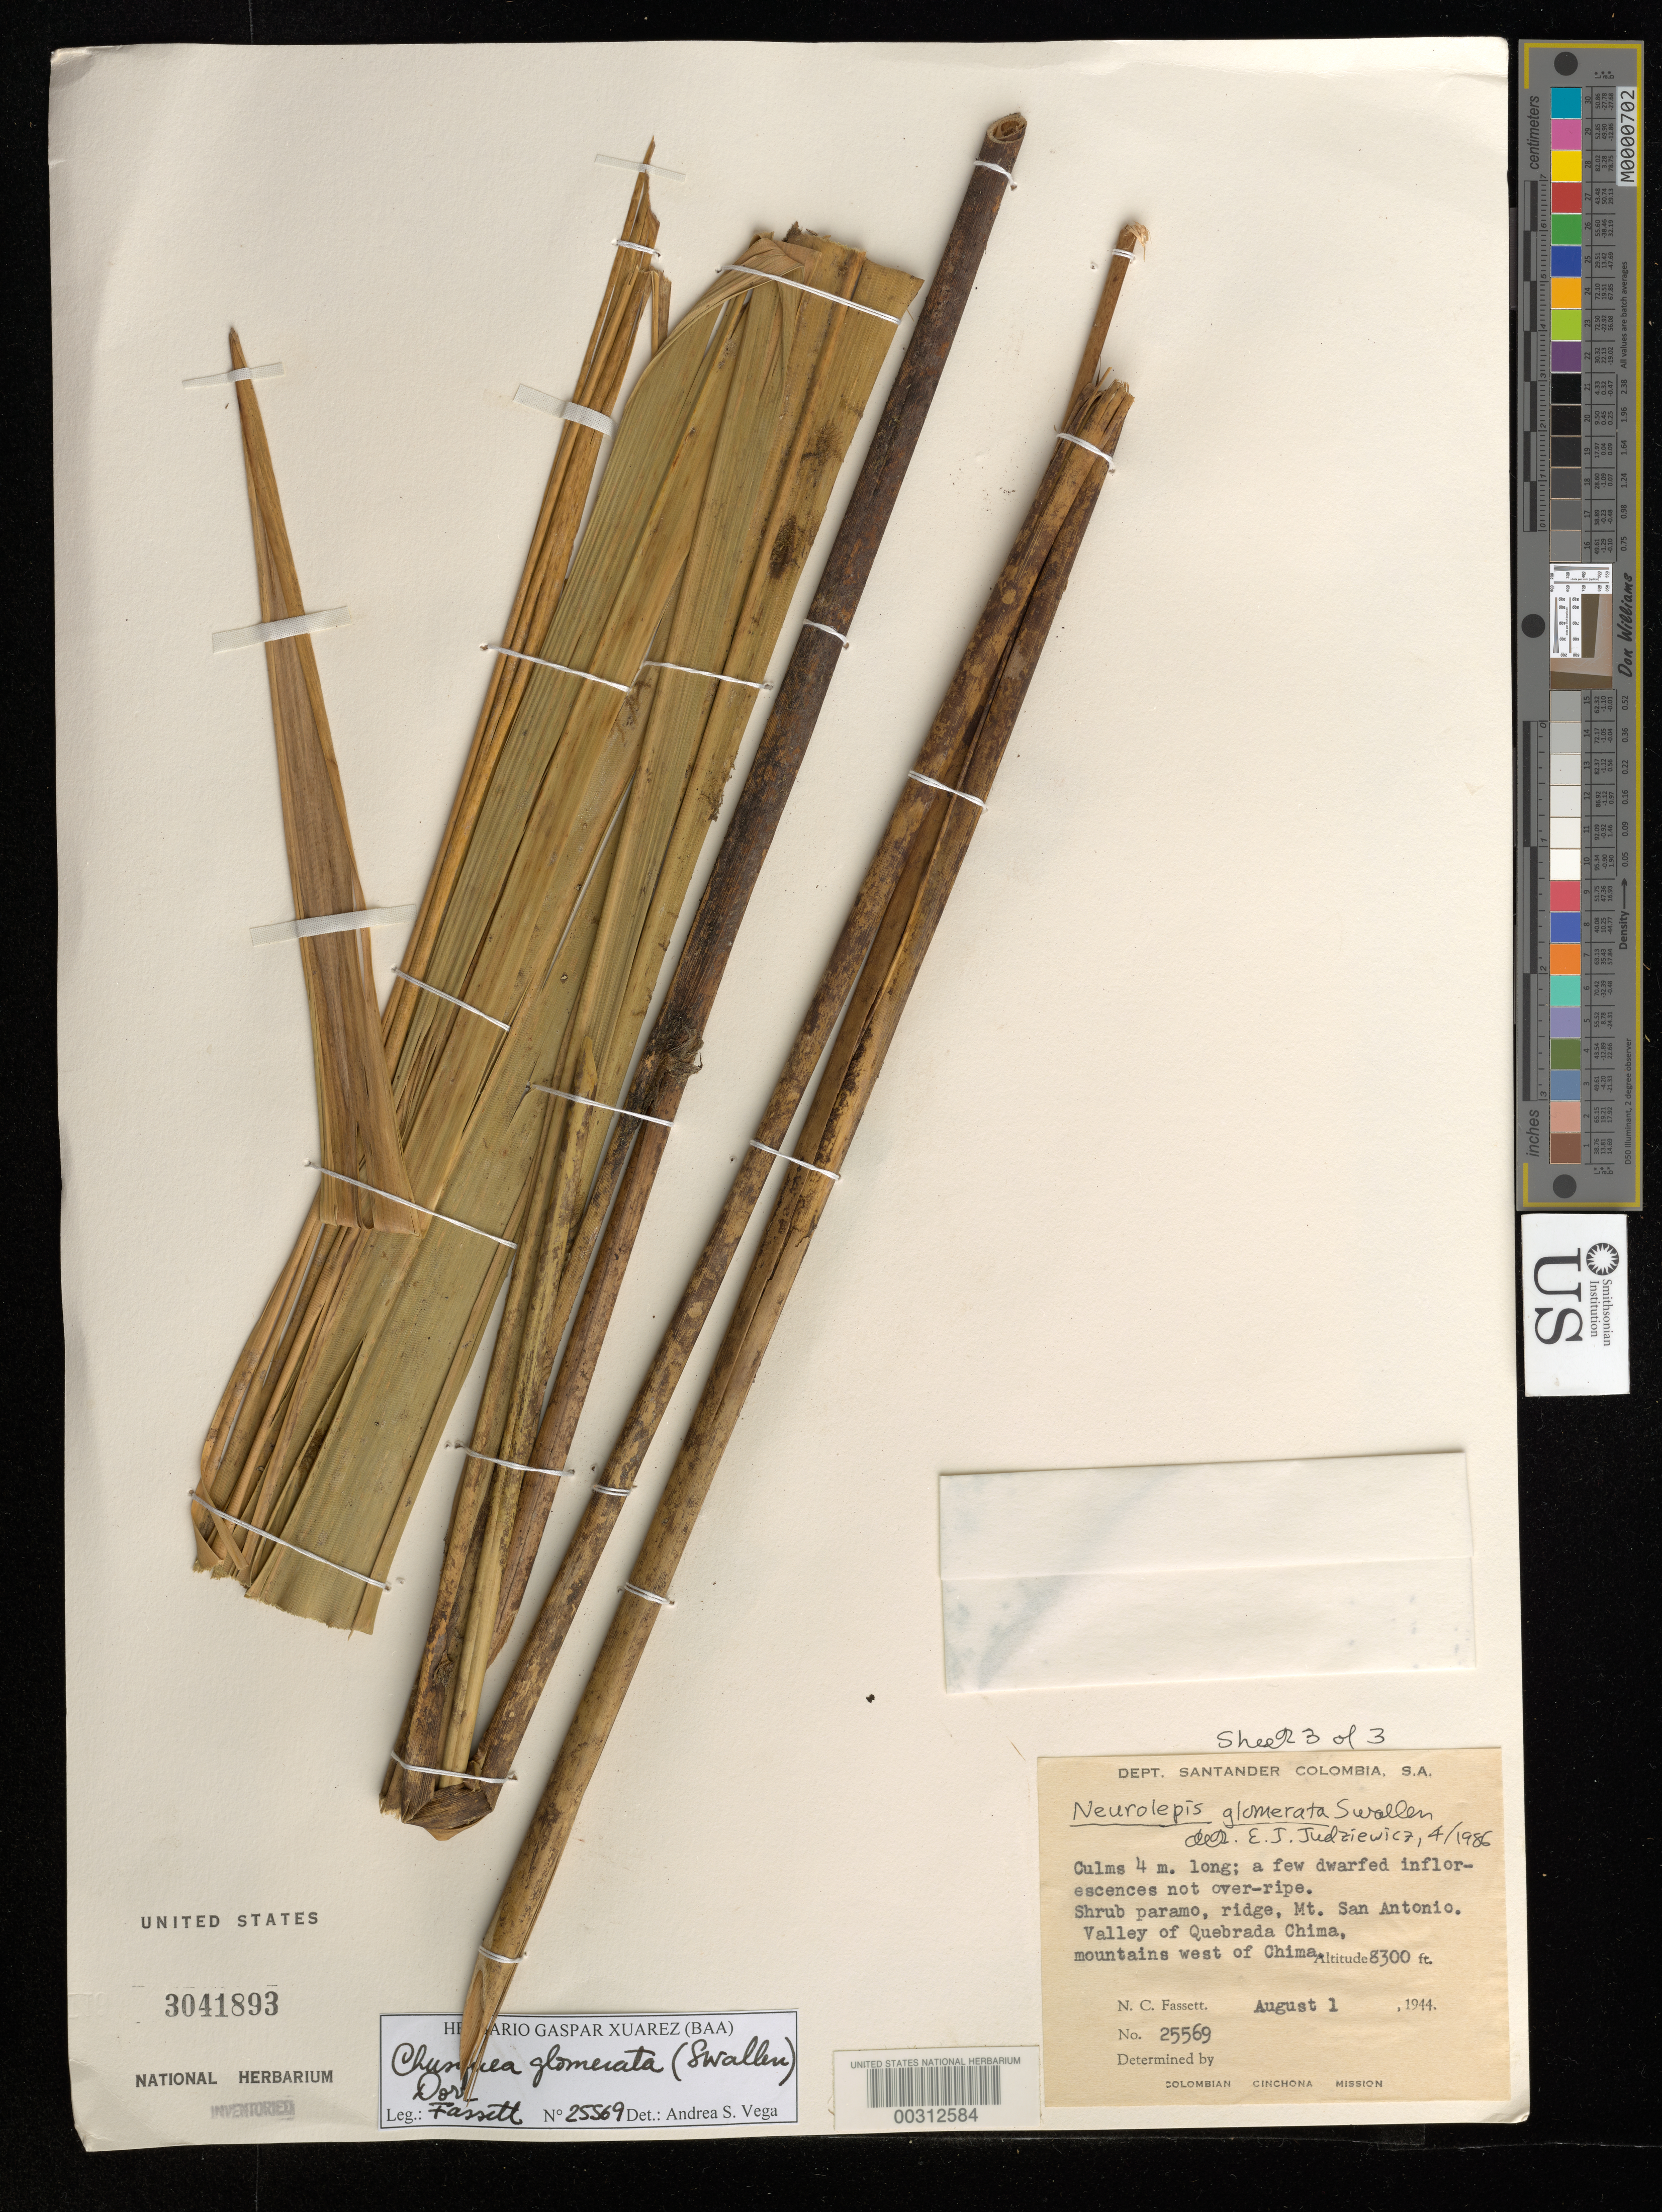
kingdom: Plantae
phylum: Tracheophyta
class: Liliopsida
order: Poales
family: Poaceae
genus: Chusquea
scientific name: Chusquea glomerata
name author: (Swallen) Dorr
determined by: Vega, A. S.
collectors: N. C. Fassett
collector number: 25569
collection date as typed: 01 Aug 1944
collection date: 1944-08-01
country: Colombia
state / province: Santander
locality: Quebrada Chima, mts.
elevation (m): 2532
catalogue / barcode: US 3041893